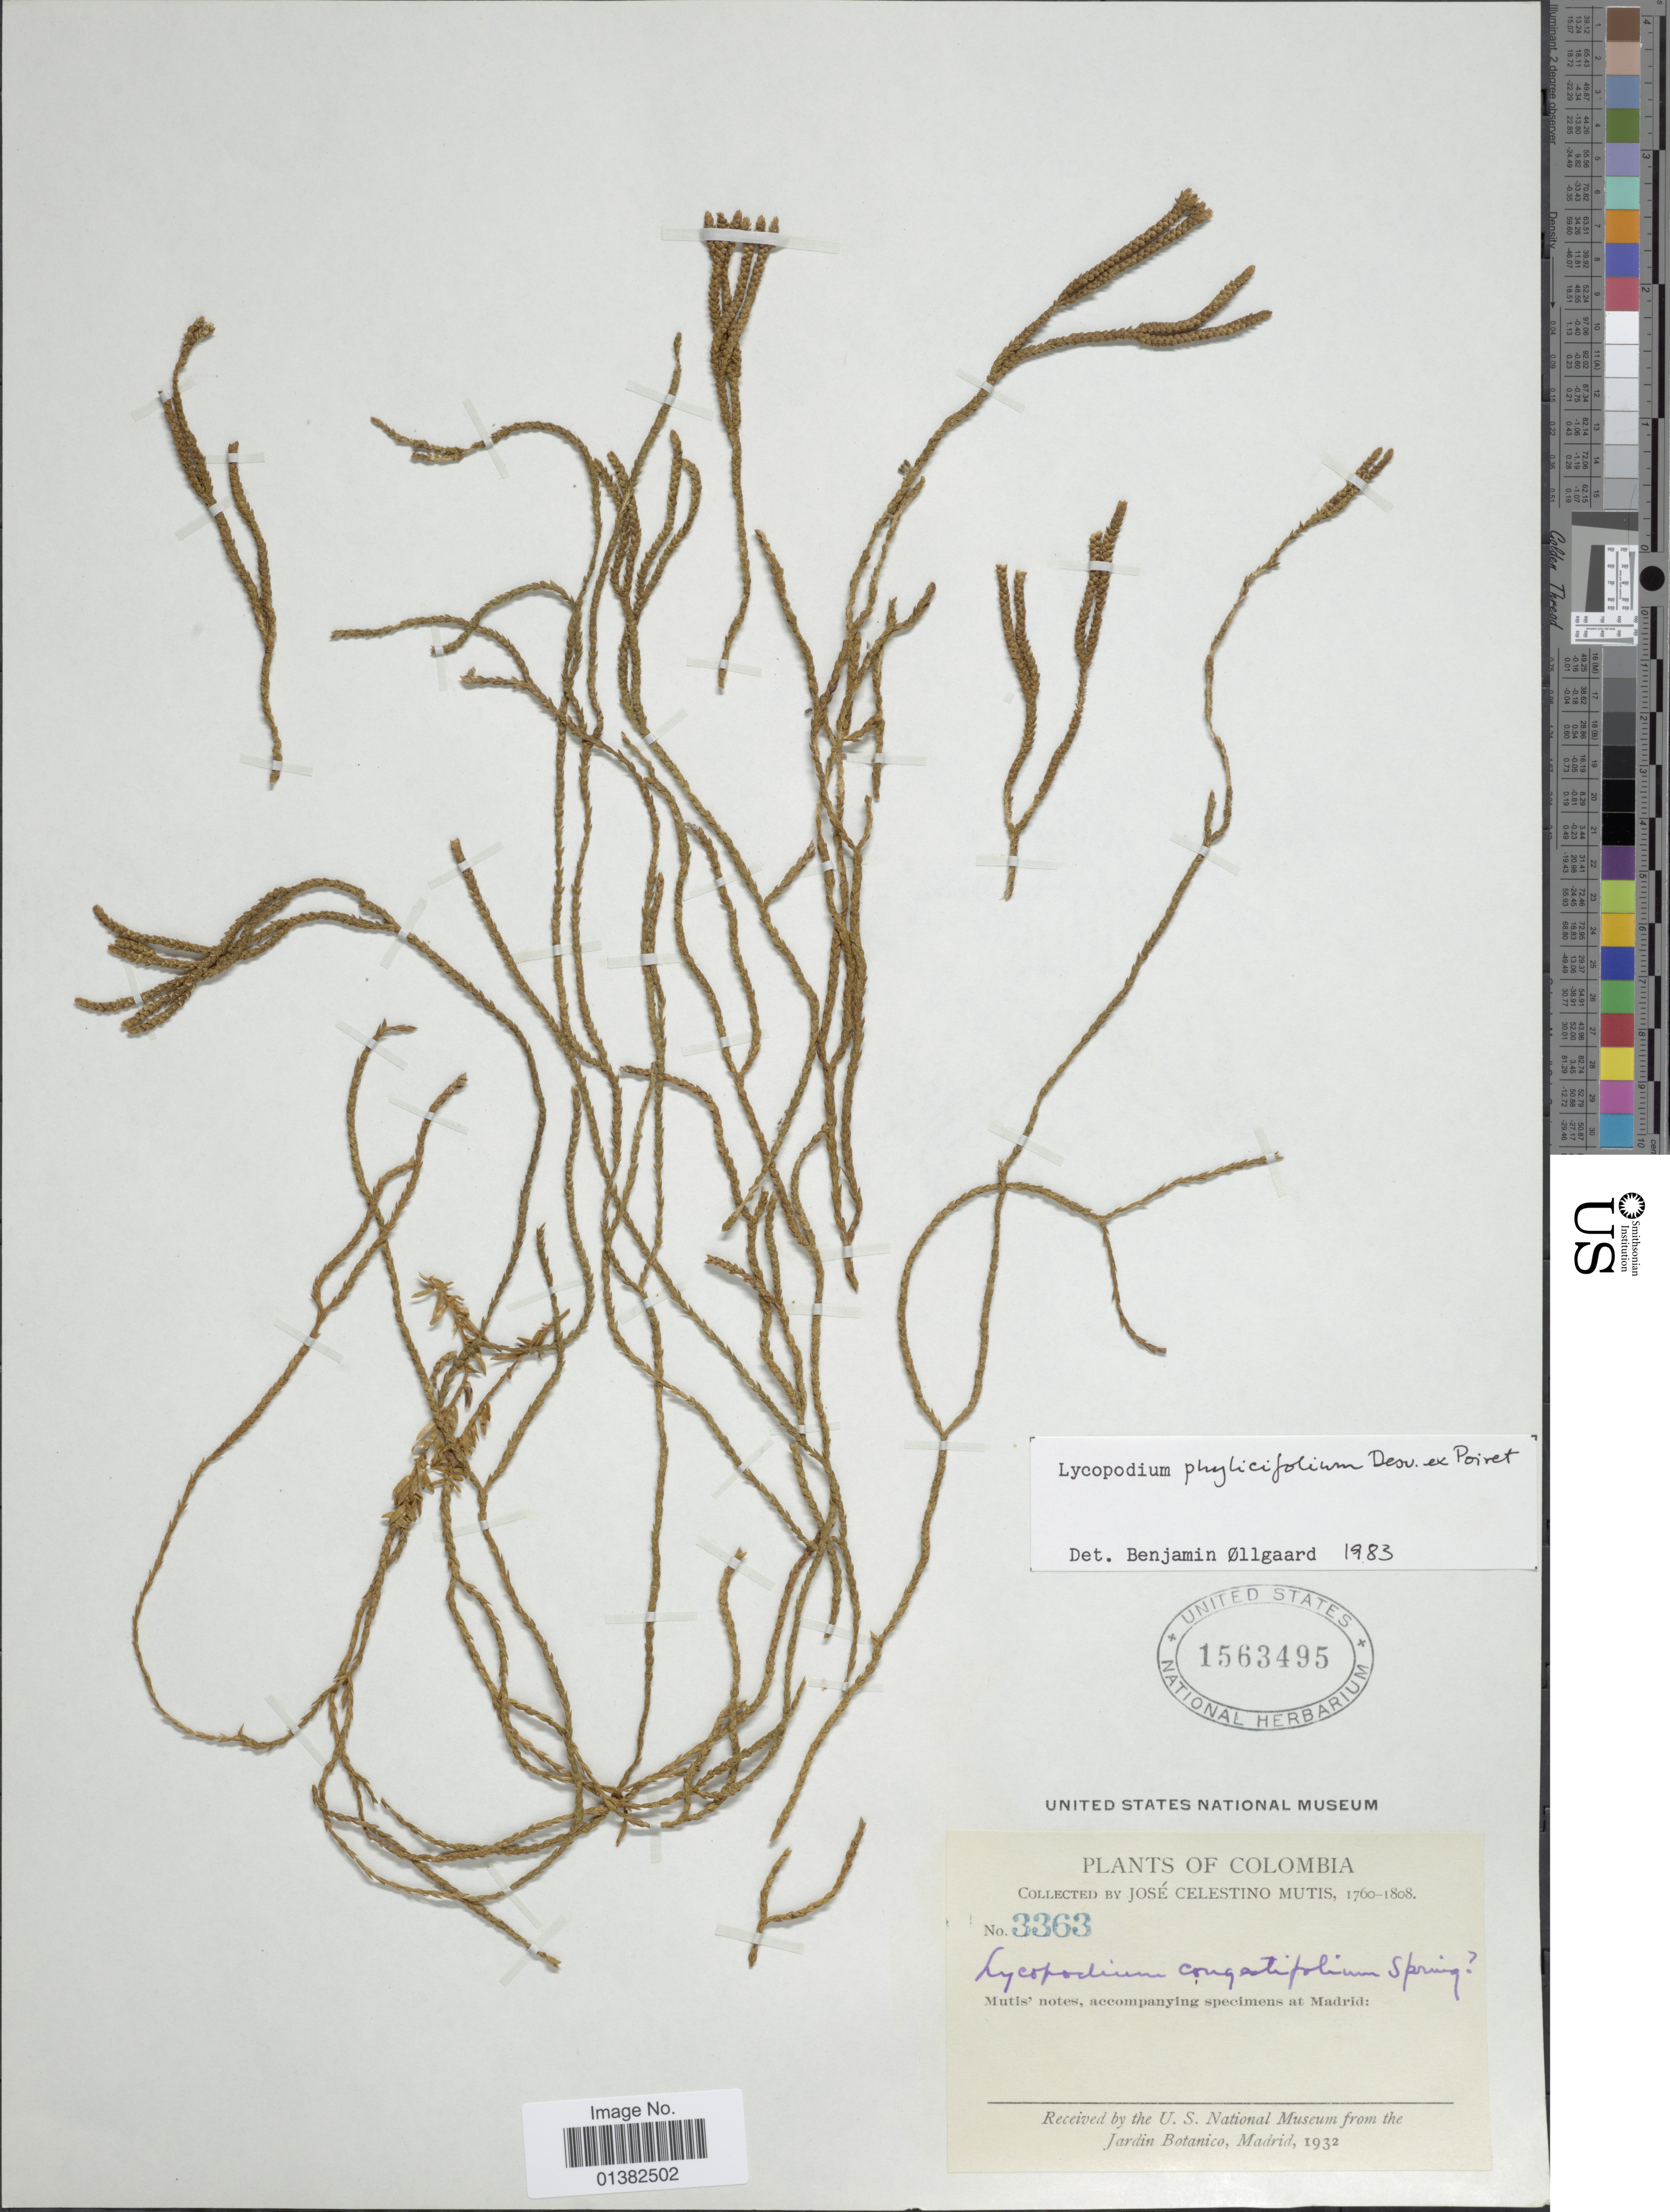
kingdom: Plantae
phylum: Tracheophyta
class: Lycopodiopsida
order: Lycopodiales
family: Lycopodiaceae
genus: Phlegmariurus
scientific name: Phlegmariurus phylicifolius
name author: (Desv. ex Poir.) B. Øllg.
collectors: J. C. B. Mutis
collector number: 3363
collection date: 1760/1808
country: Colombia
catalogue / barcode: US 1563495